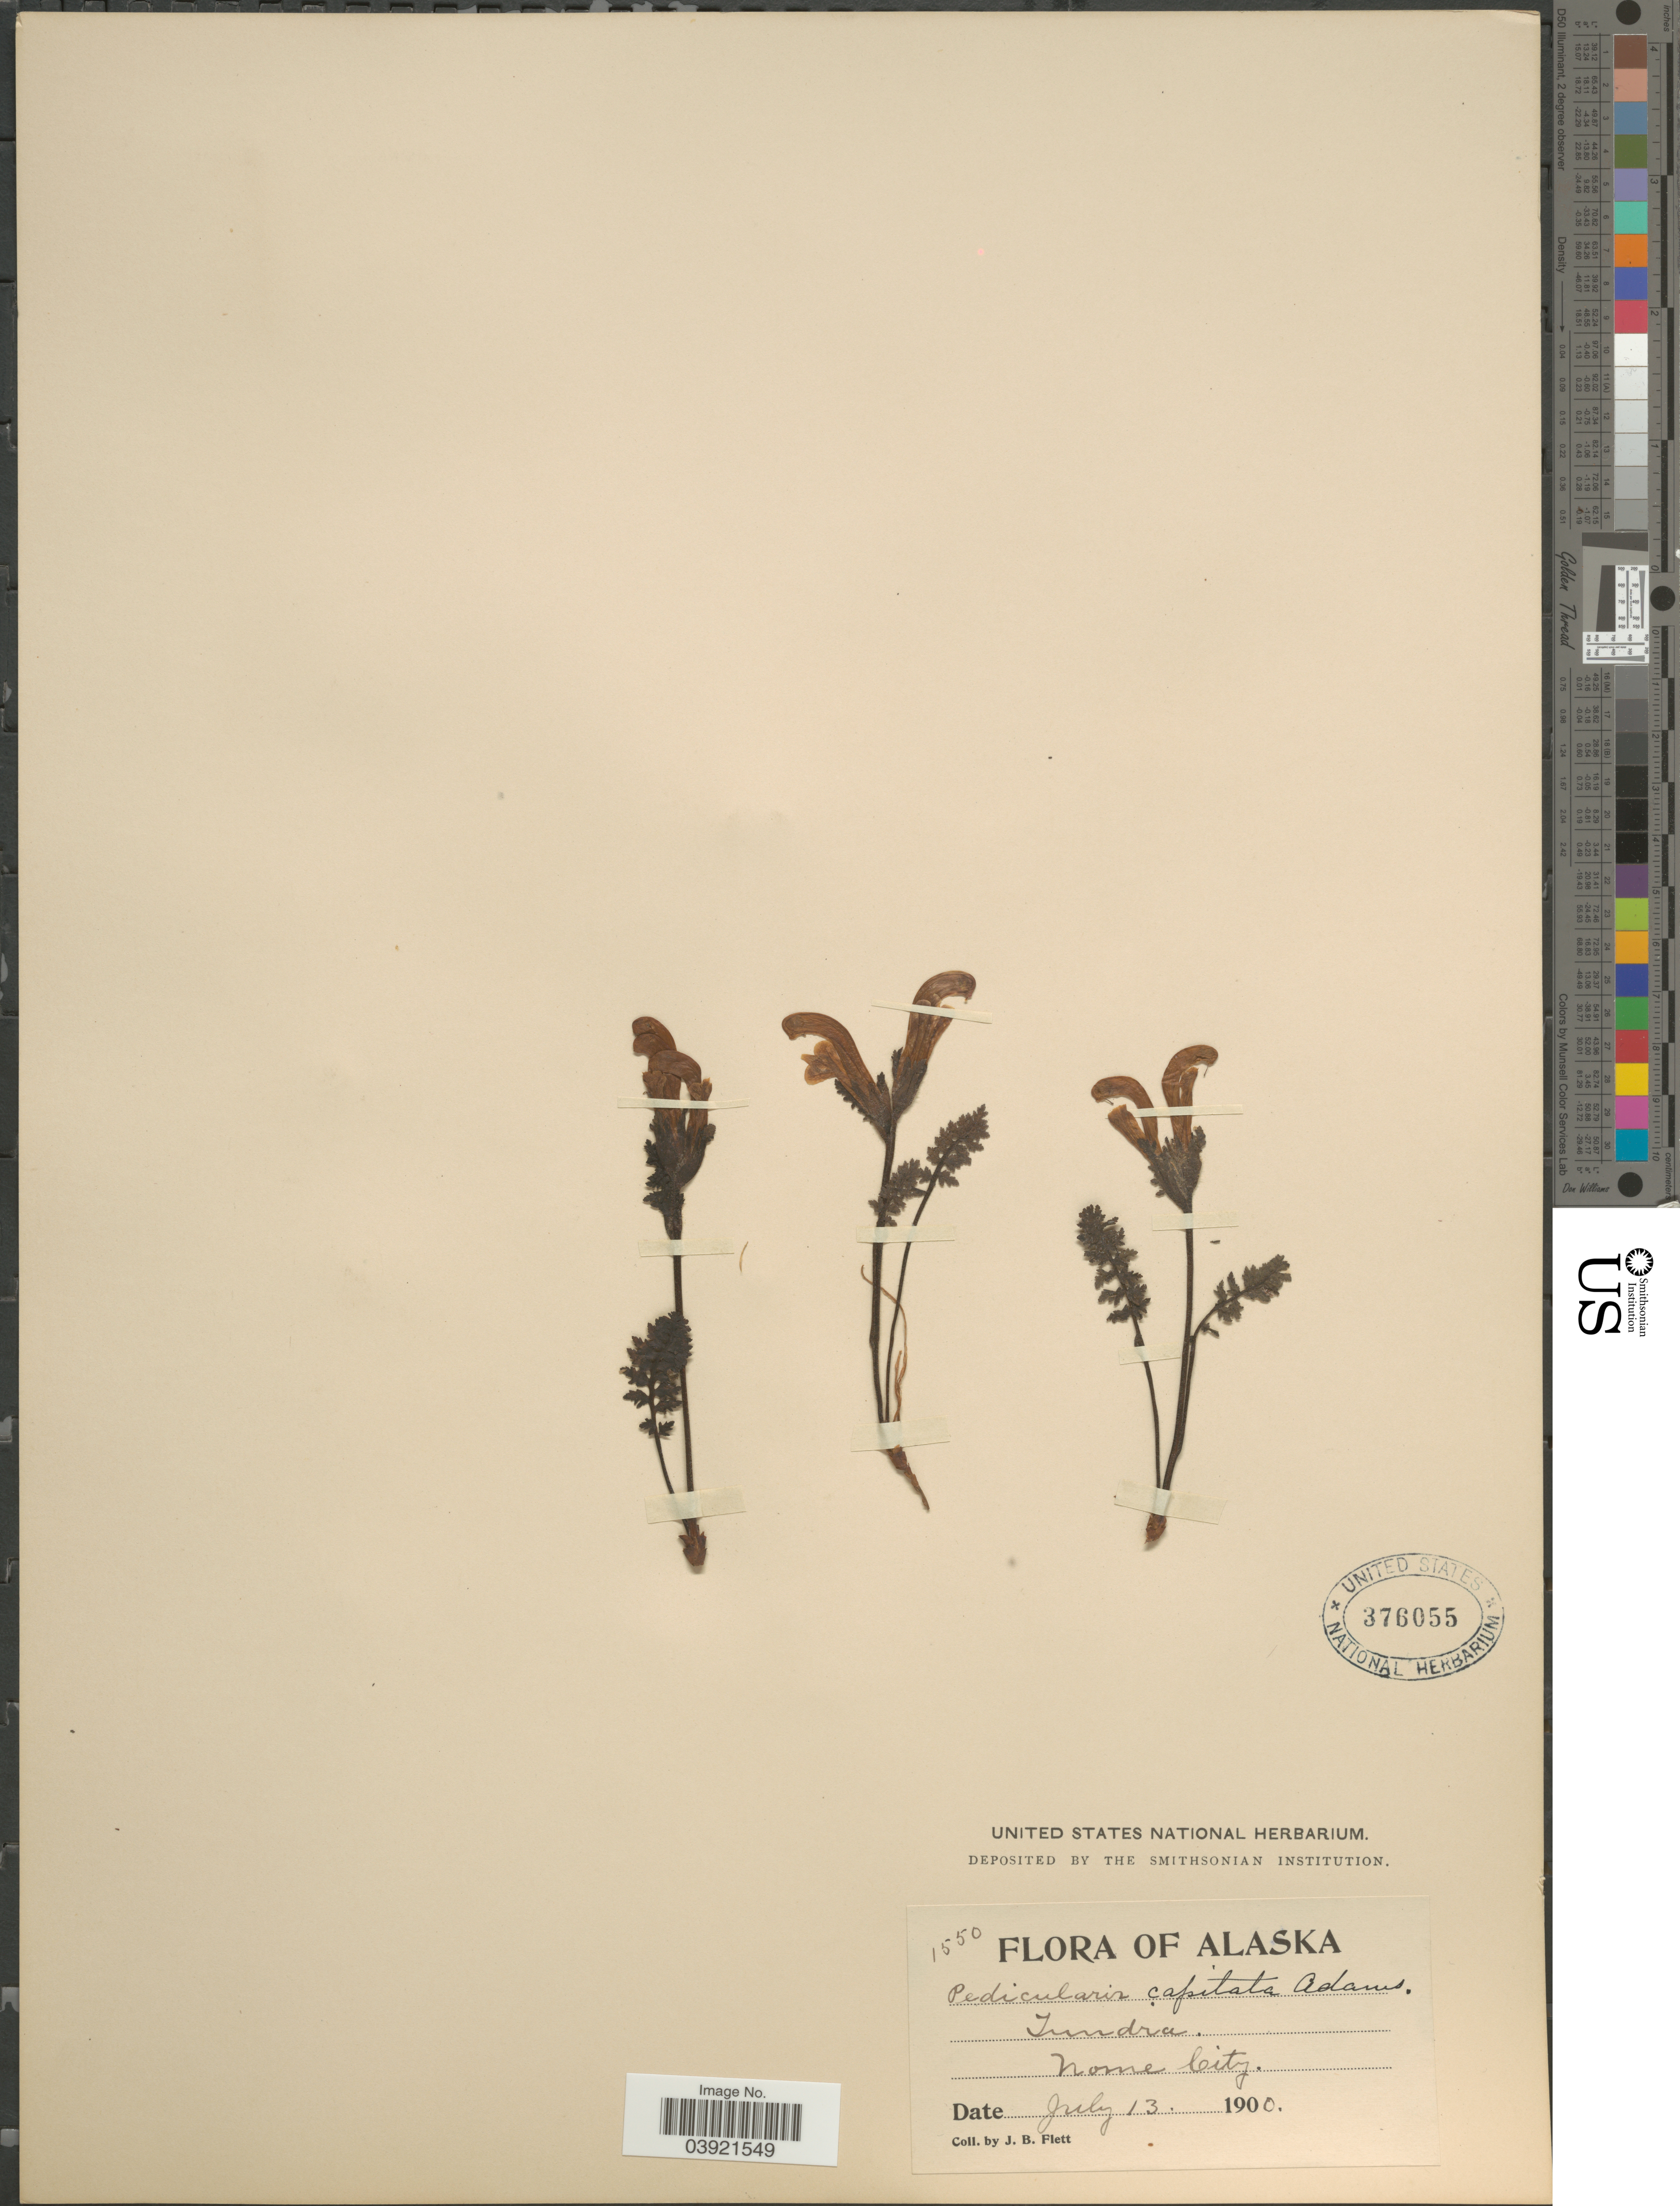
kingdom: Plantae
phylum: Tracheophyta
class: Magnoliopsida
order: Lamiales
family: Orobanchaceae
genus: Pedicularis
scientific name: Pedicularis capitata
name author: Adams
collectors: J. Flett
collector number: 1550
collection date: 1900-07-13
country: United States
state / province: Alaska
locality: Nome City.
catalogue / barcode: US 376055